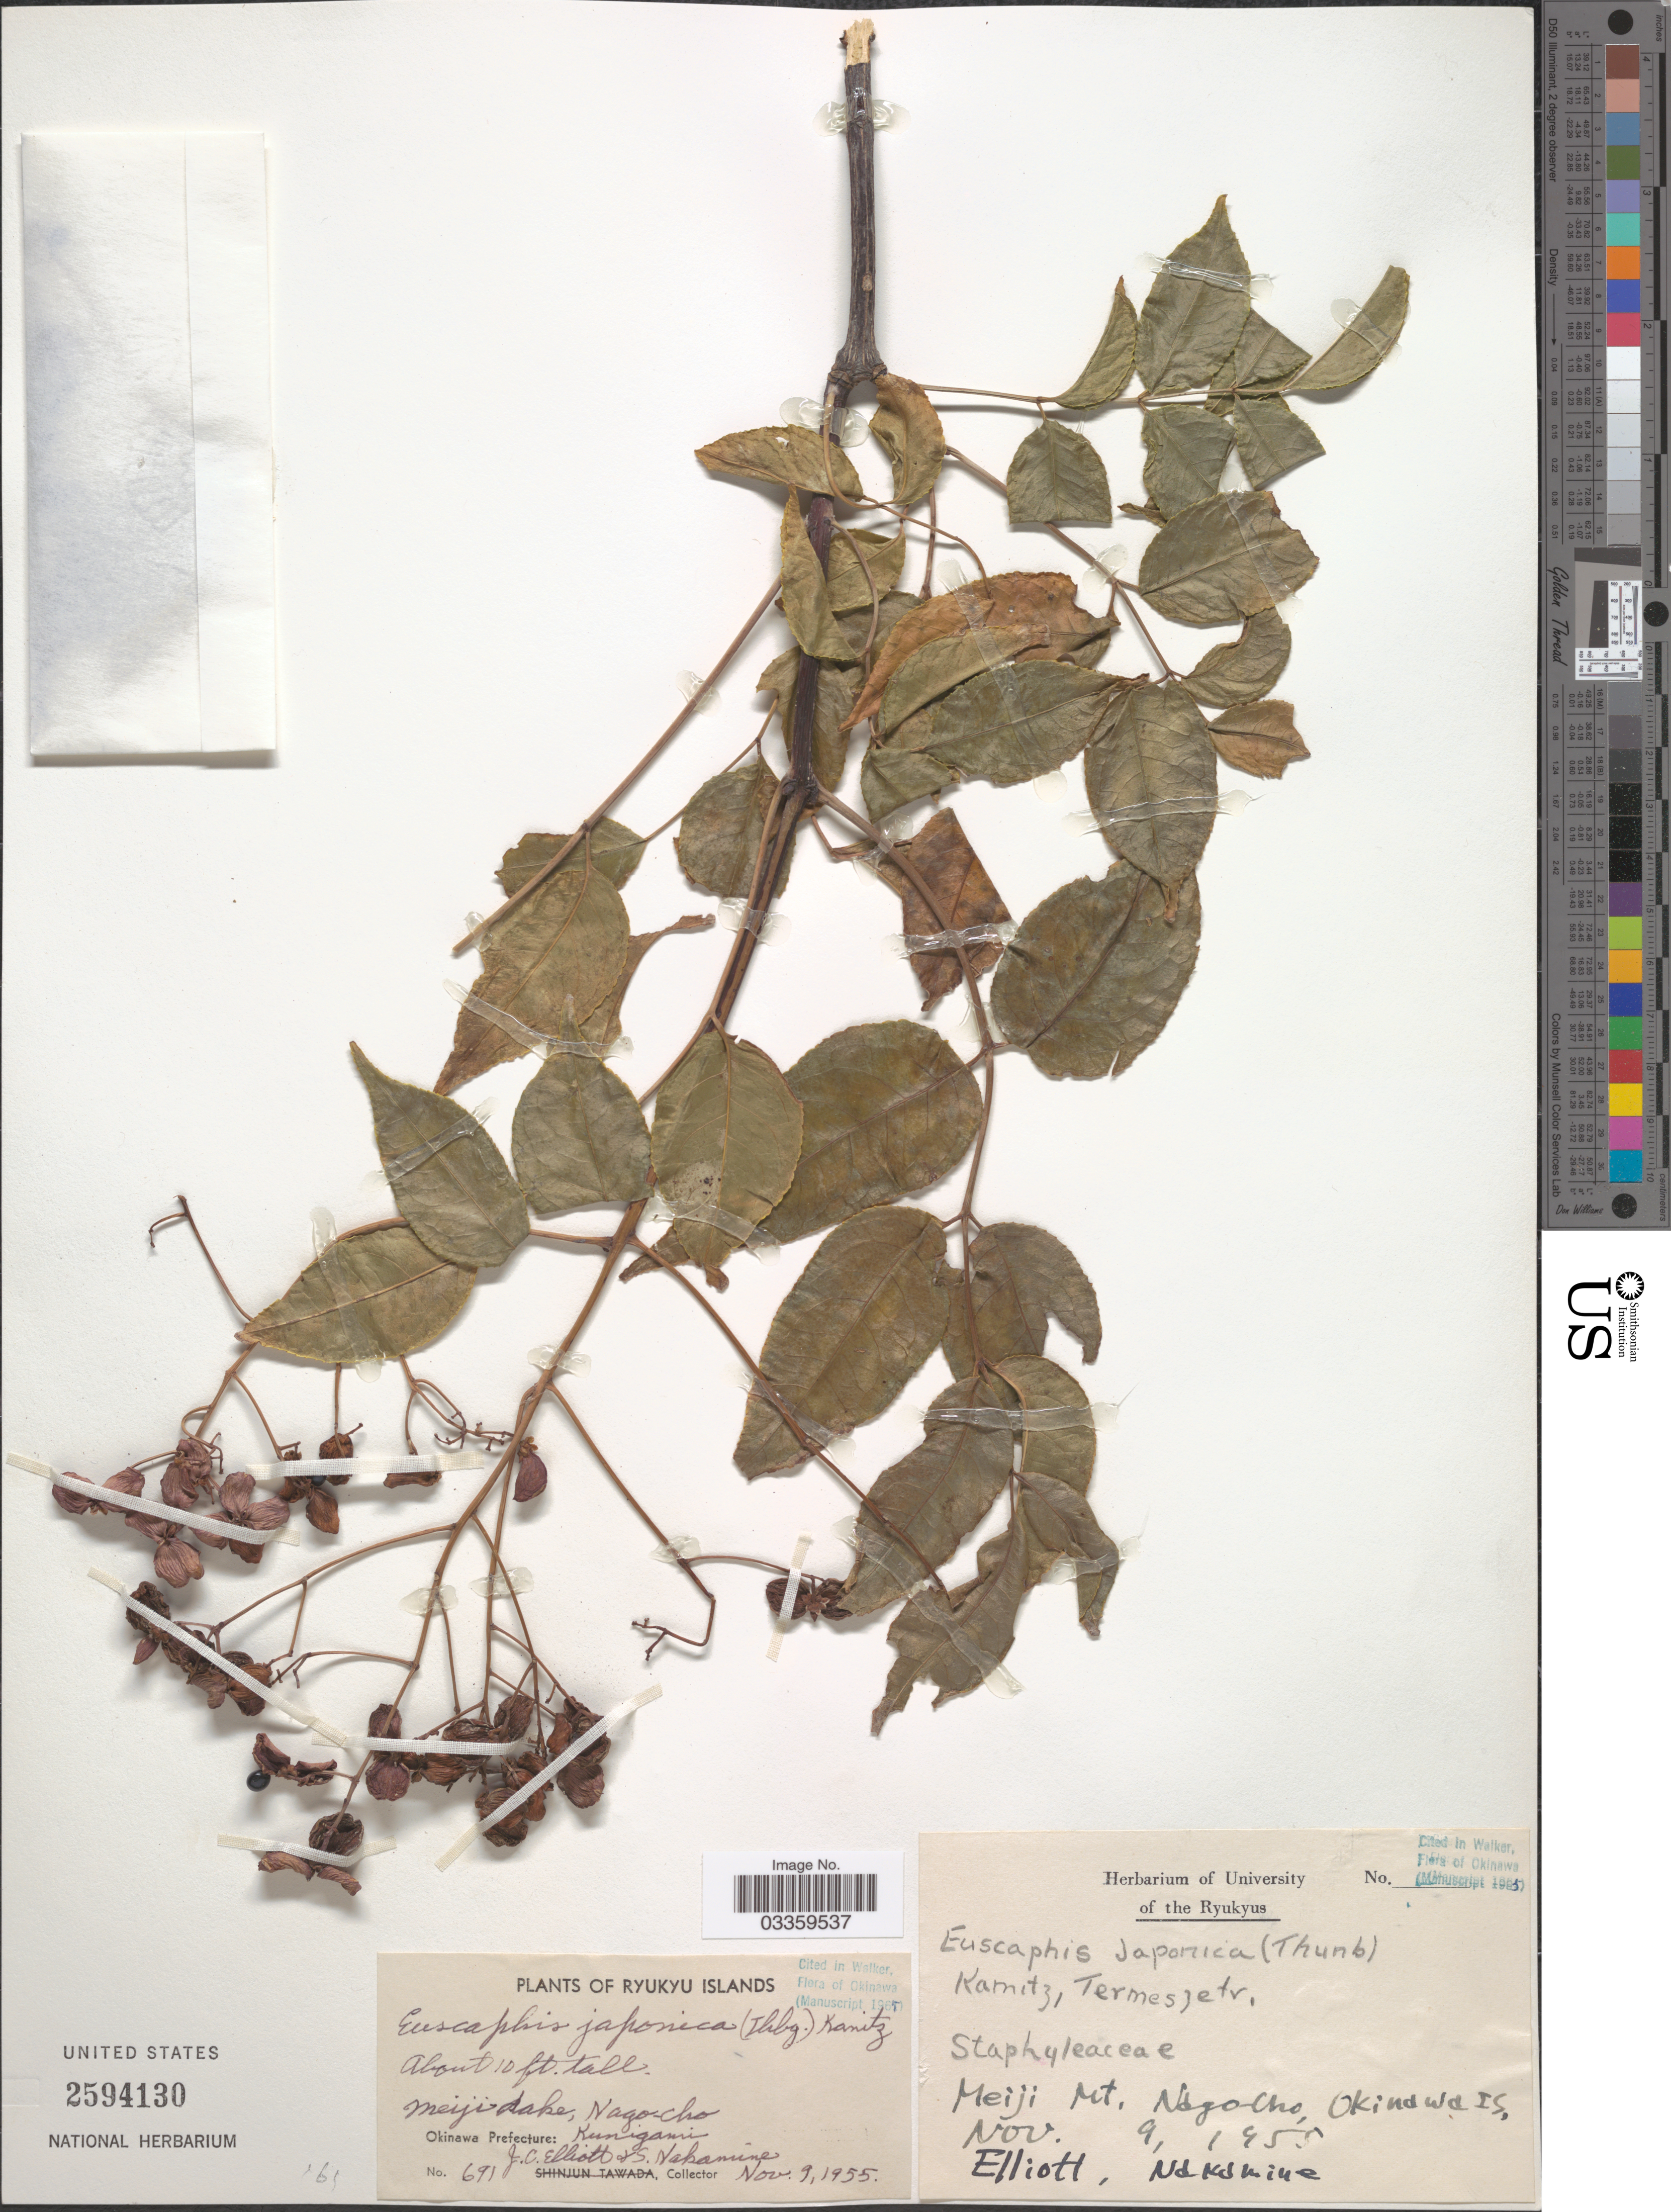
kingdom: Plantae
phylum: Tracheophyta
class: Magnoliopsida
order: Crossosomatales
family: Staphyleaceae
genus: Euscaphis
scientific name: Euscaphis japonica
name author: (Thunb.) Kanitz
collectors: J. C. Elliott & S. Nakamine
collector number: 691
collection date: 1955-11-09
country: Japan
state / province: Okinawa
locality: Ryukyu Islands. Meiji Mt. Nago-cho, Okinawa Is. Okinawa Prefecture. Kunigami.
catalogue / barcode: US 2594130